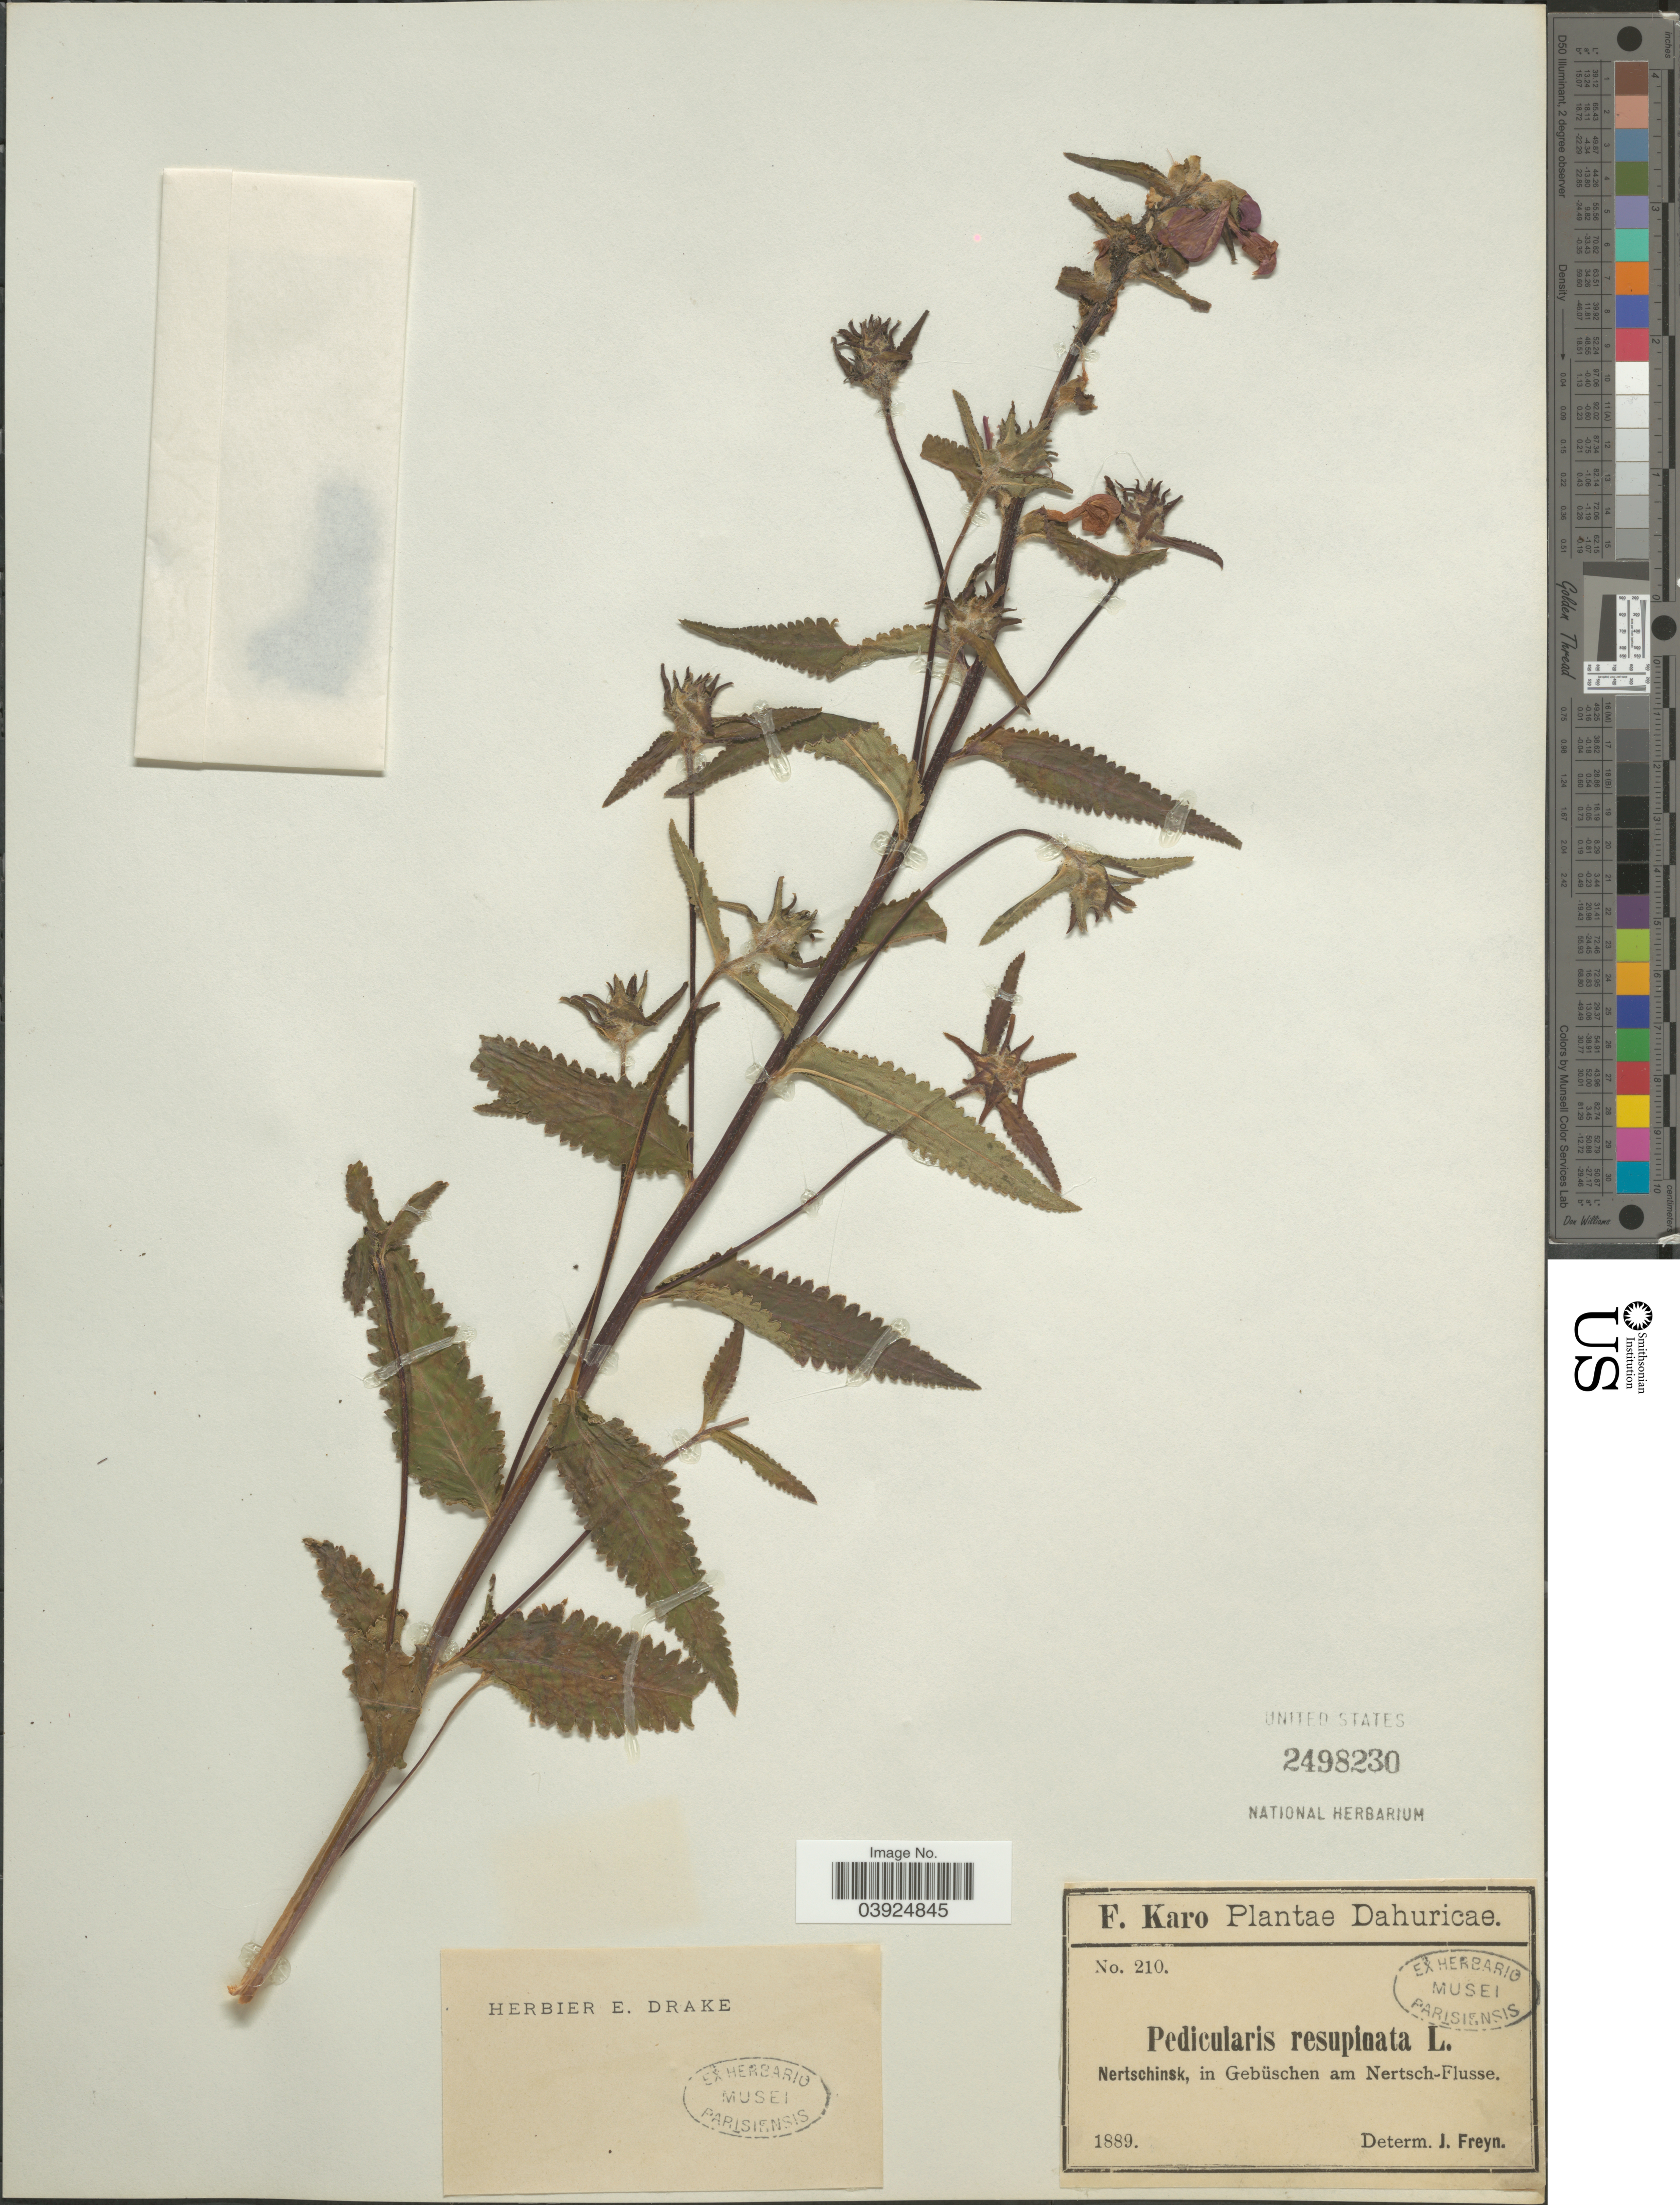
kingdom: Plantae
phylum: Tracheophyta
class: Magnoliopsida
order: Lamiales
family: Orobanchaceae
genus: Pedicularis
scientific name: Pedicularis resupinata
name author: L.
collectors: F. Karo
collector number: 210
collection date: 1889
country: Russian Federation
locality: Dahuricae. Nertschinsk, in Gebüschen am Nertsch-Flusse.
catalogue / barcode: US 2498230